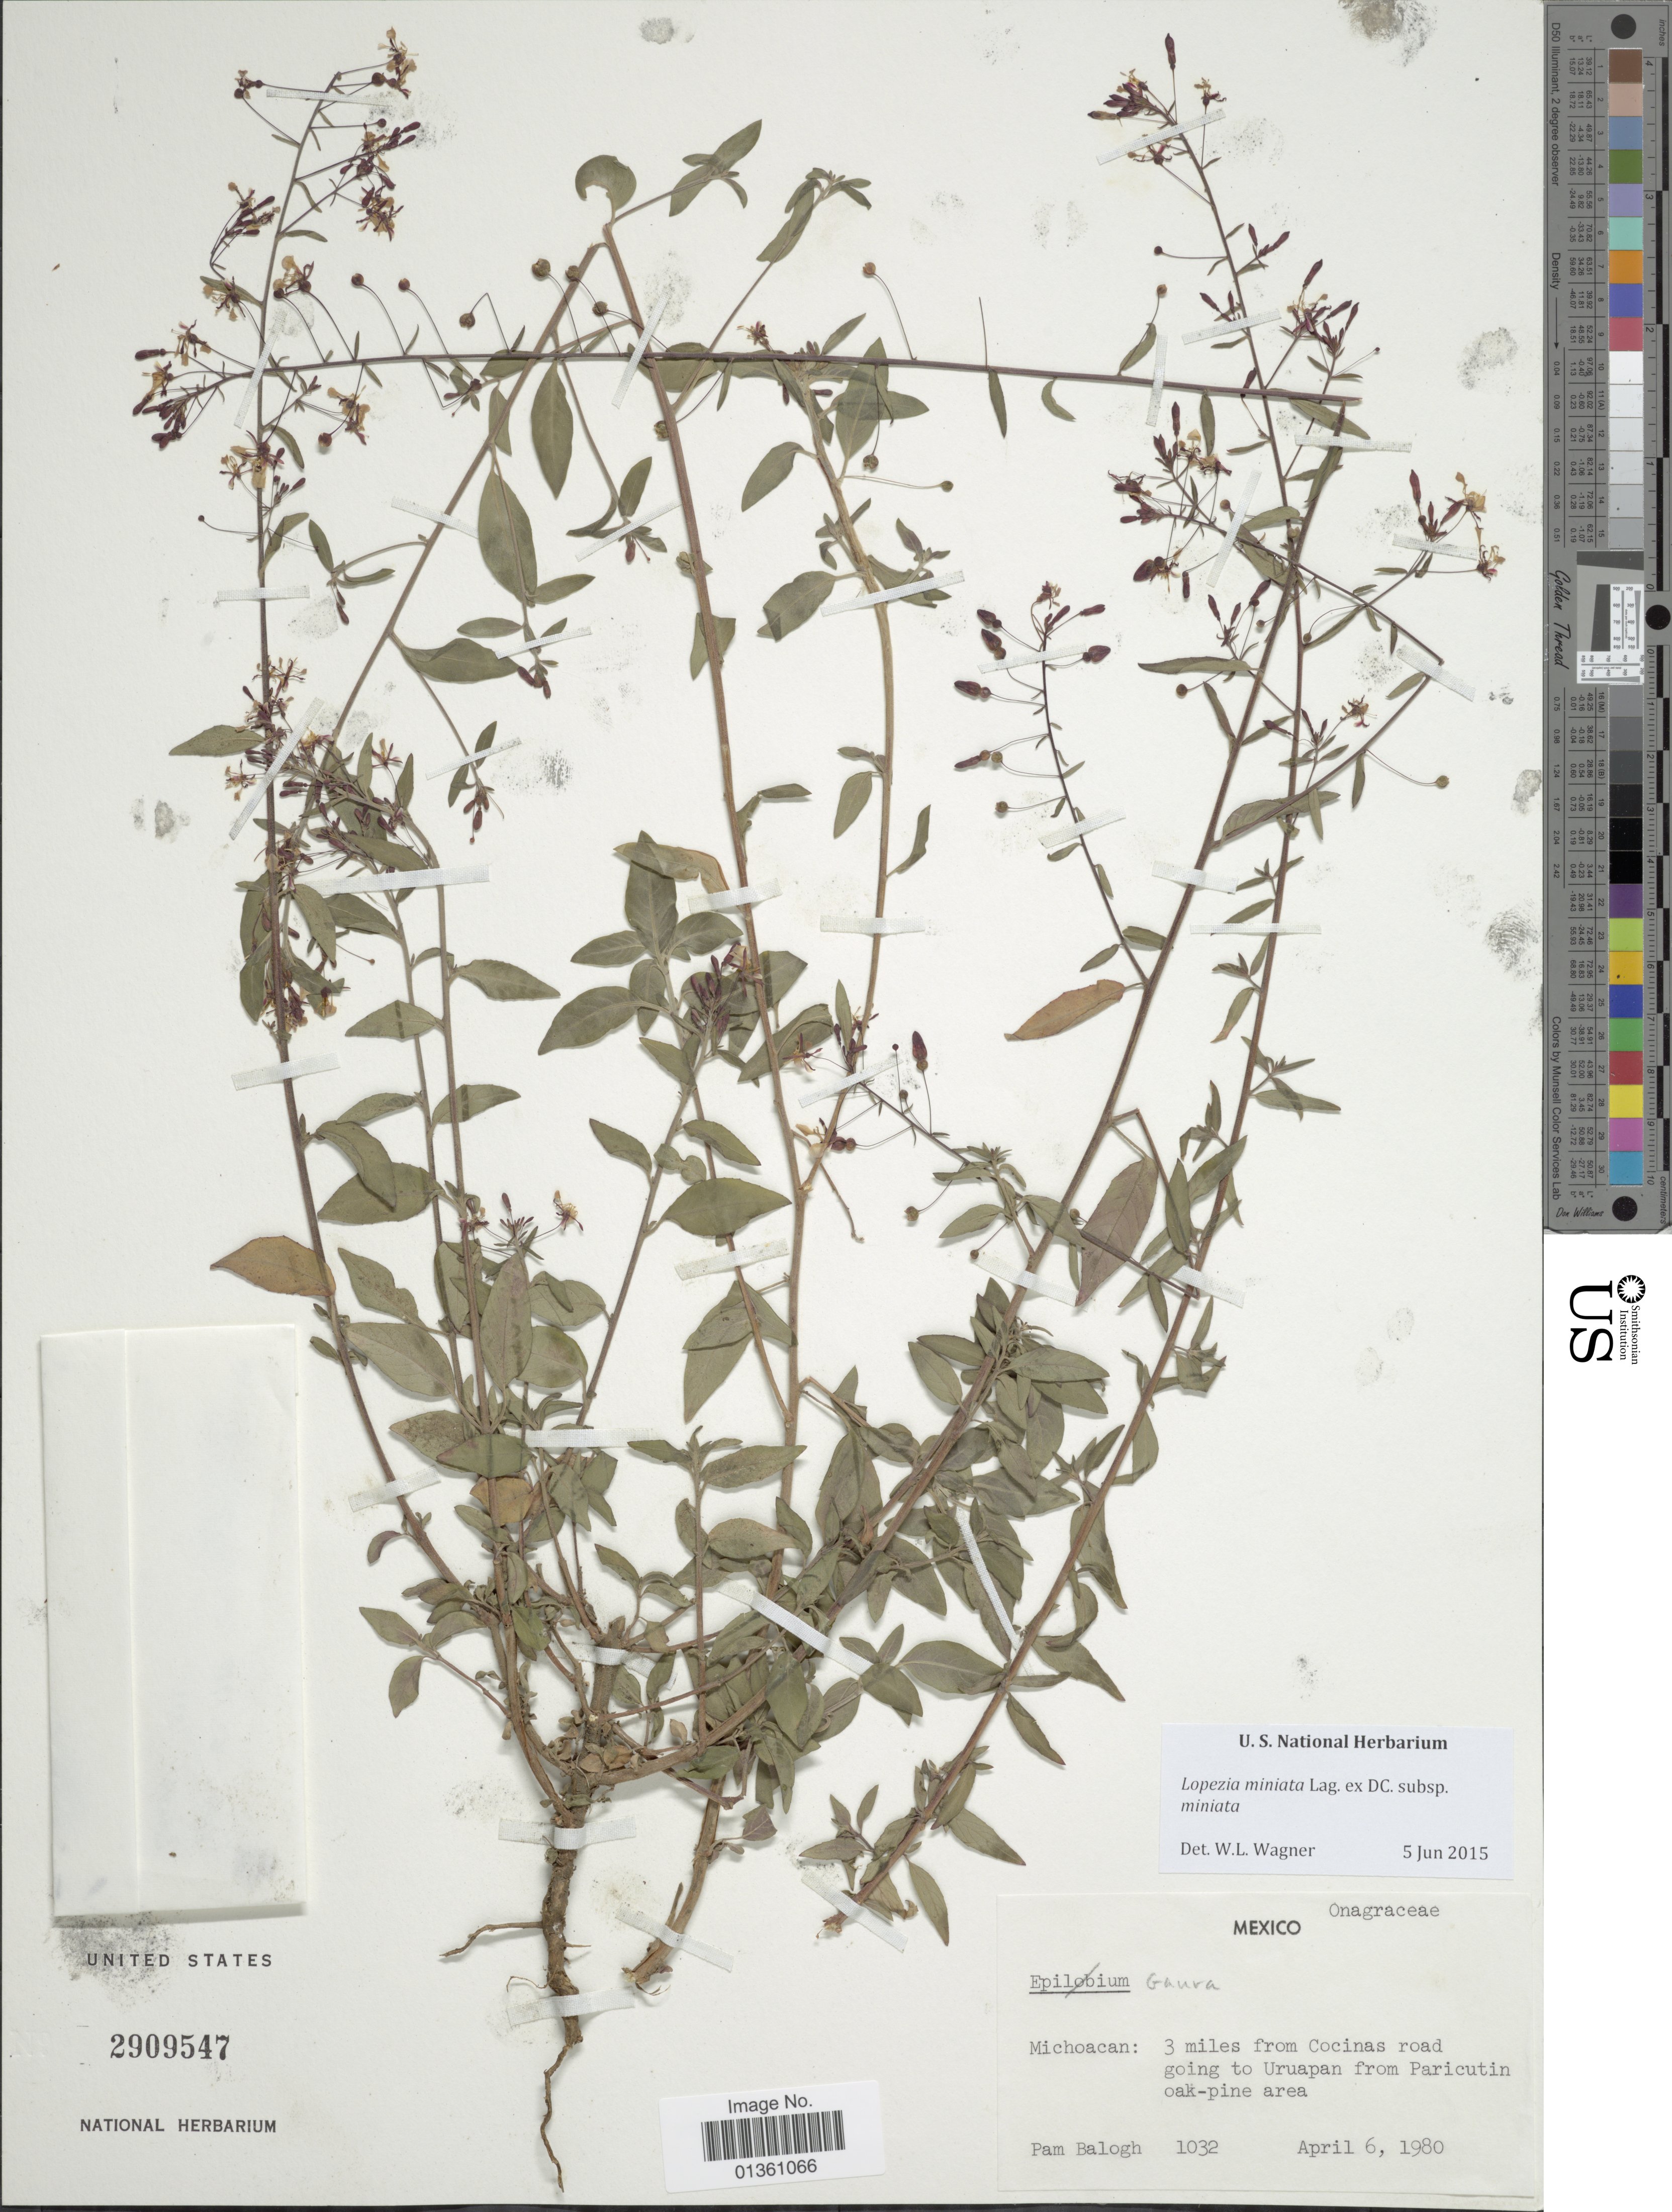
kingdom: Plantae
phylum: Tracheophyta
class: Magnoliopsida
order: Myrtales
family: Onagraceae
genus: Lopezia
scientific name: Lopezia miniata subsp. miniata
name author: Lag. ex DC.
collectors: P. Burns-Balogh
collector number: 1032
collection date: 1980-04-06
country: Mexico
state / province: Michoacán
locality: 3 miles from Cocinas road going to Uruapan from Paricutin oak-pine area.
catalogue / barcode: US 2909547